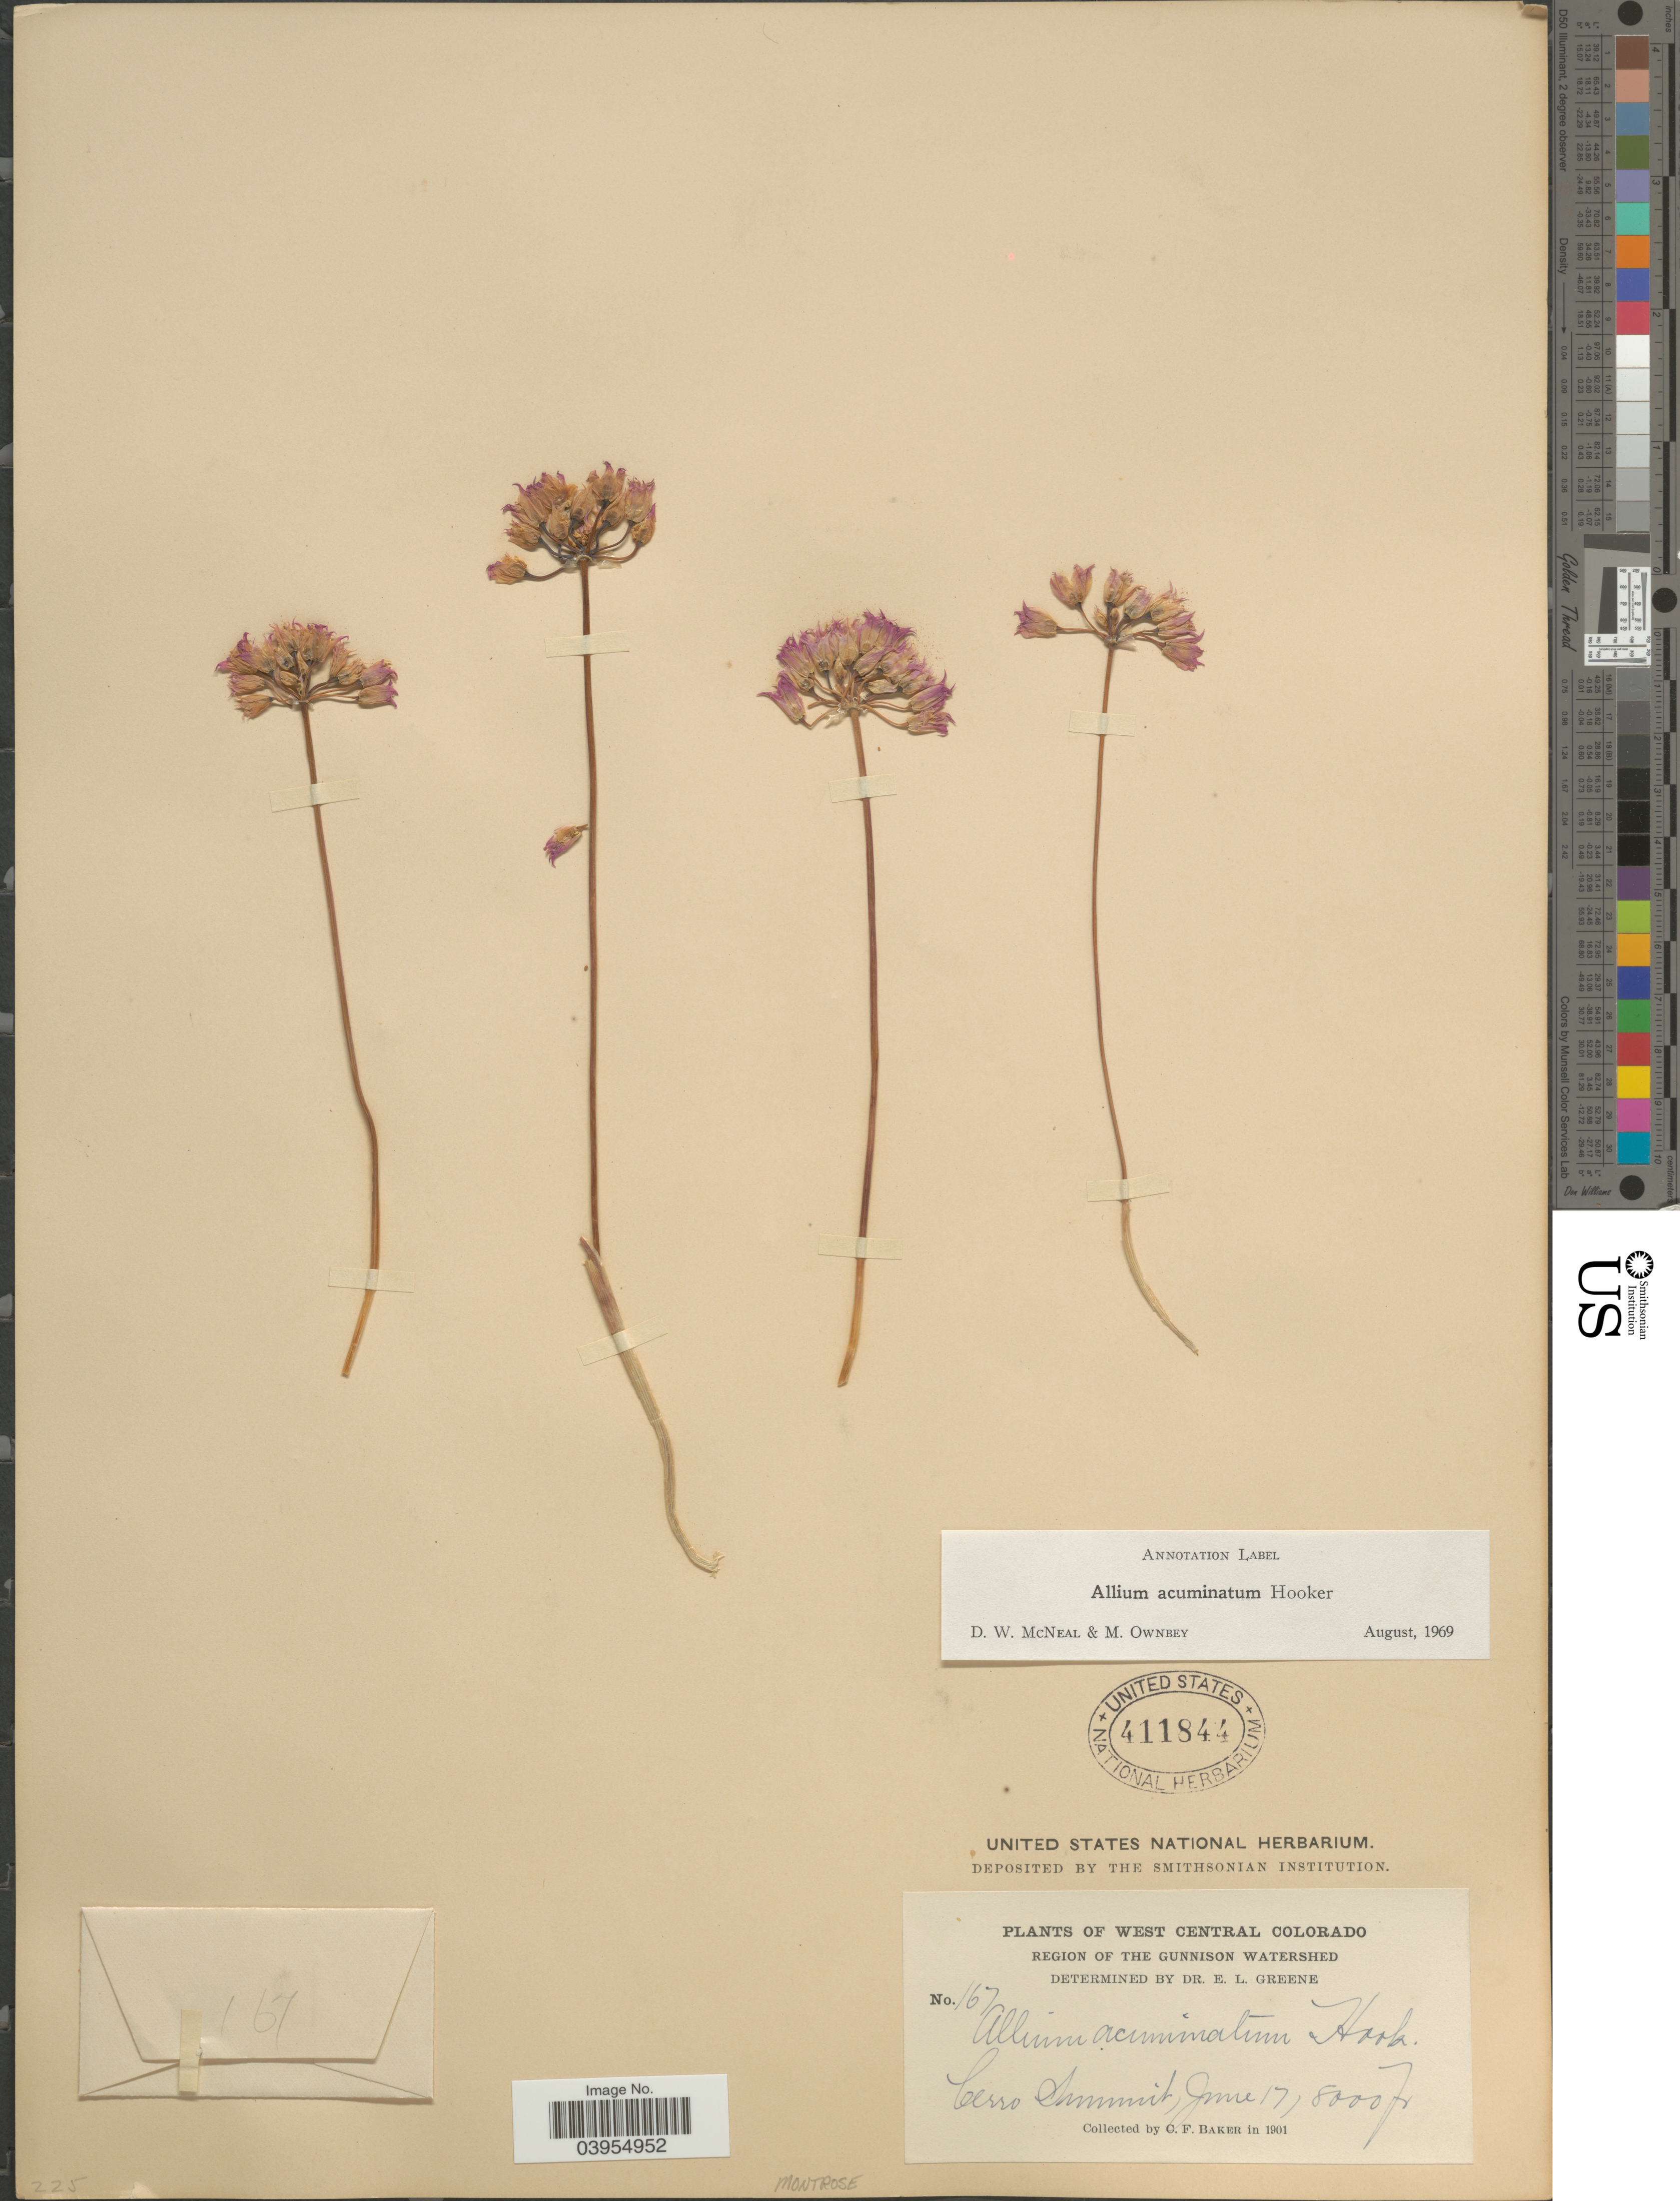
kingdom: Plantae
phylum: Tracheophyta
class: Liliopsida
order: Asparagales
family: Amaryllidaceae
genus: Allium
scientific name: Allium acuminatum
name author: Hook.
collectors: C. F. Baker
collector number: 167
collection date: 1901-06-17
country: United States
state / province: Colorado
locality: West Central Colorado. Region of the Gunnison Watershed. Cerro Summit. Montrose.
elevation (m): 2438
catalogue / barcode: US 411844